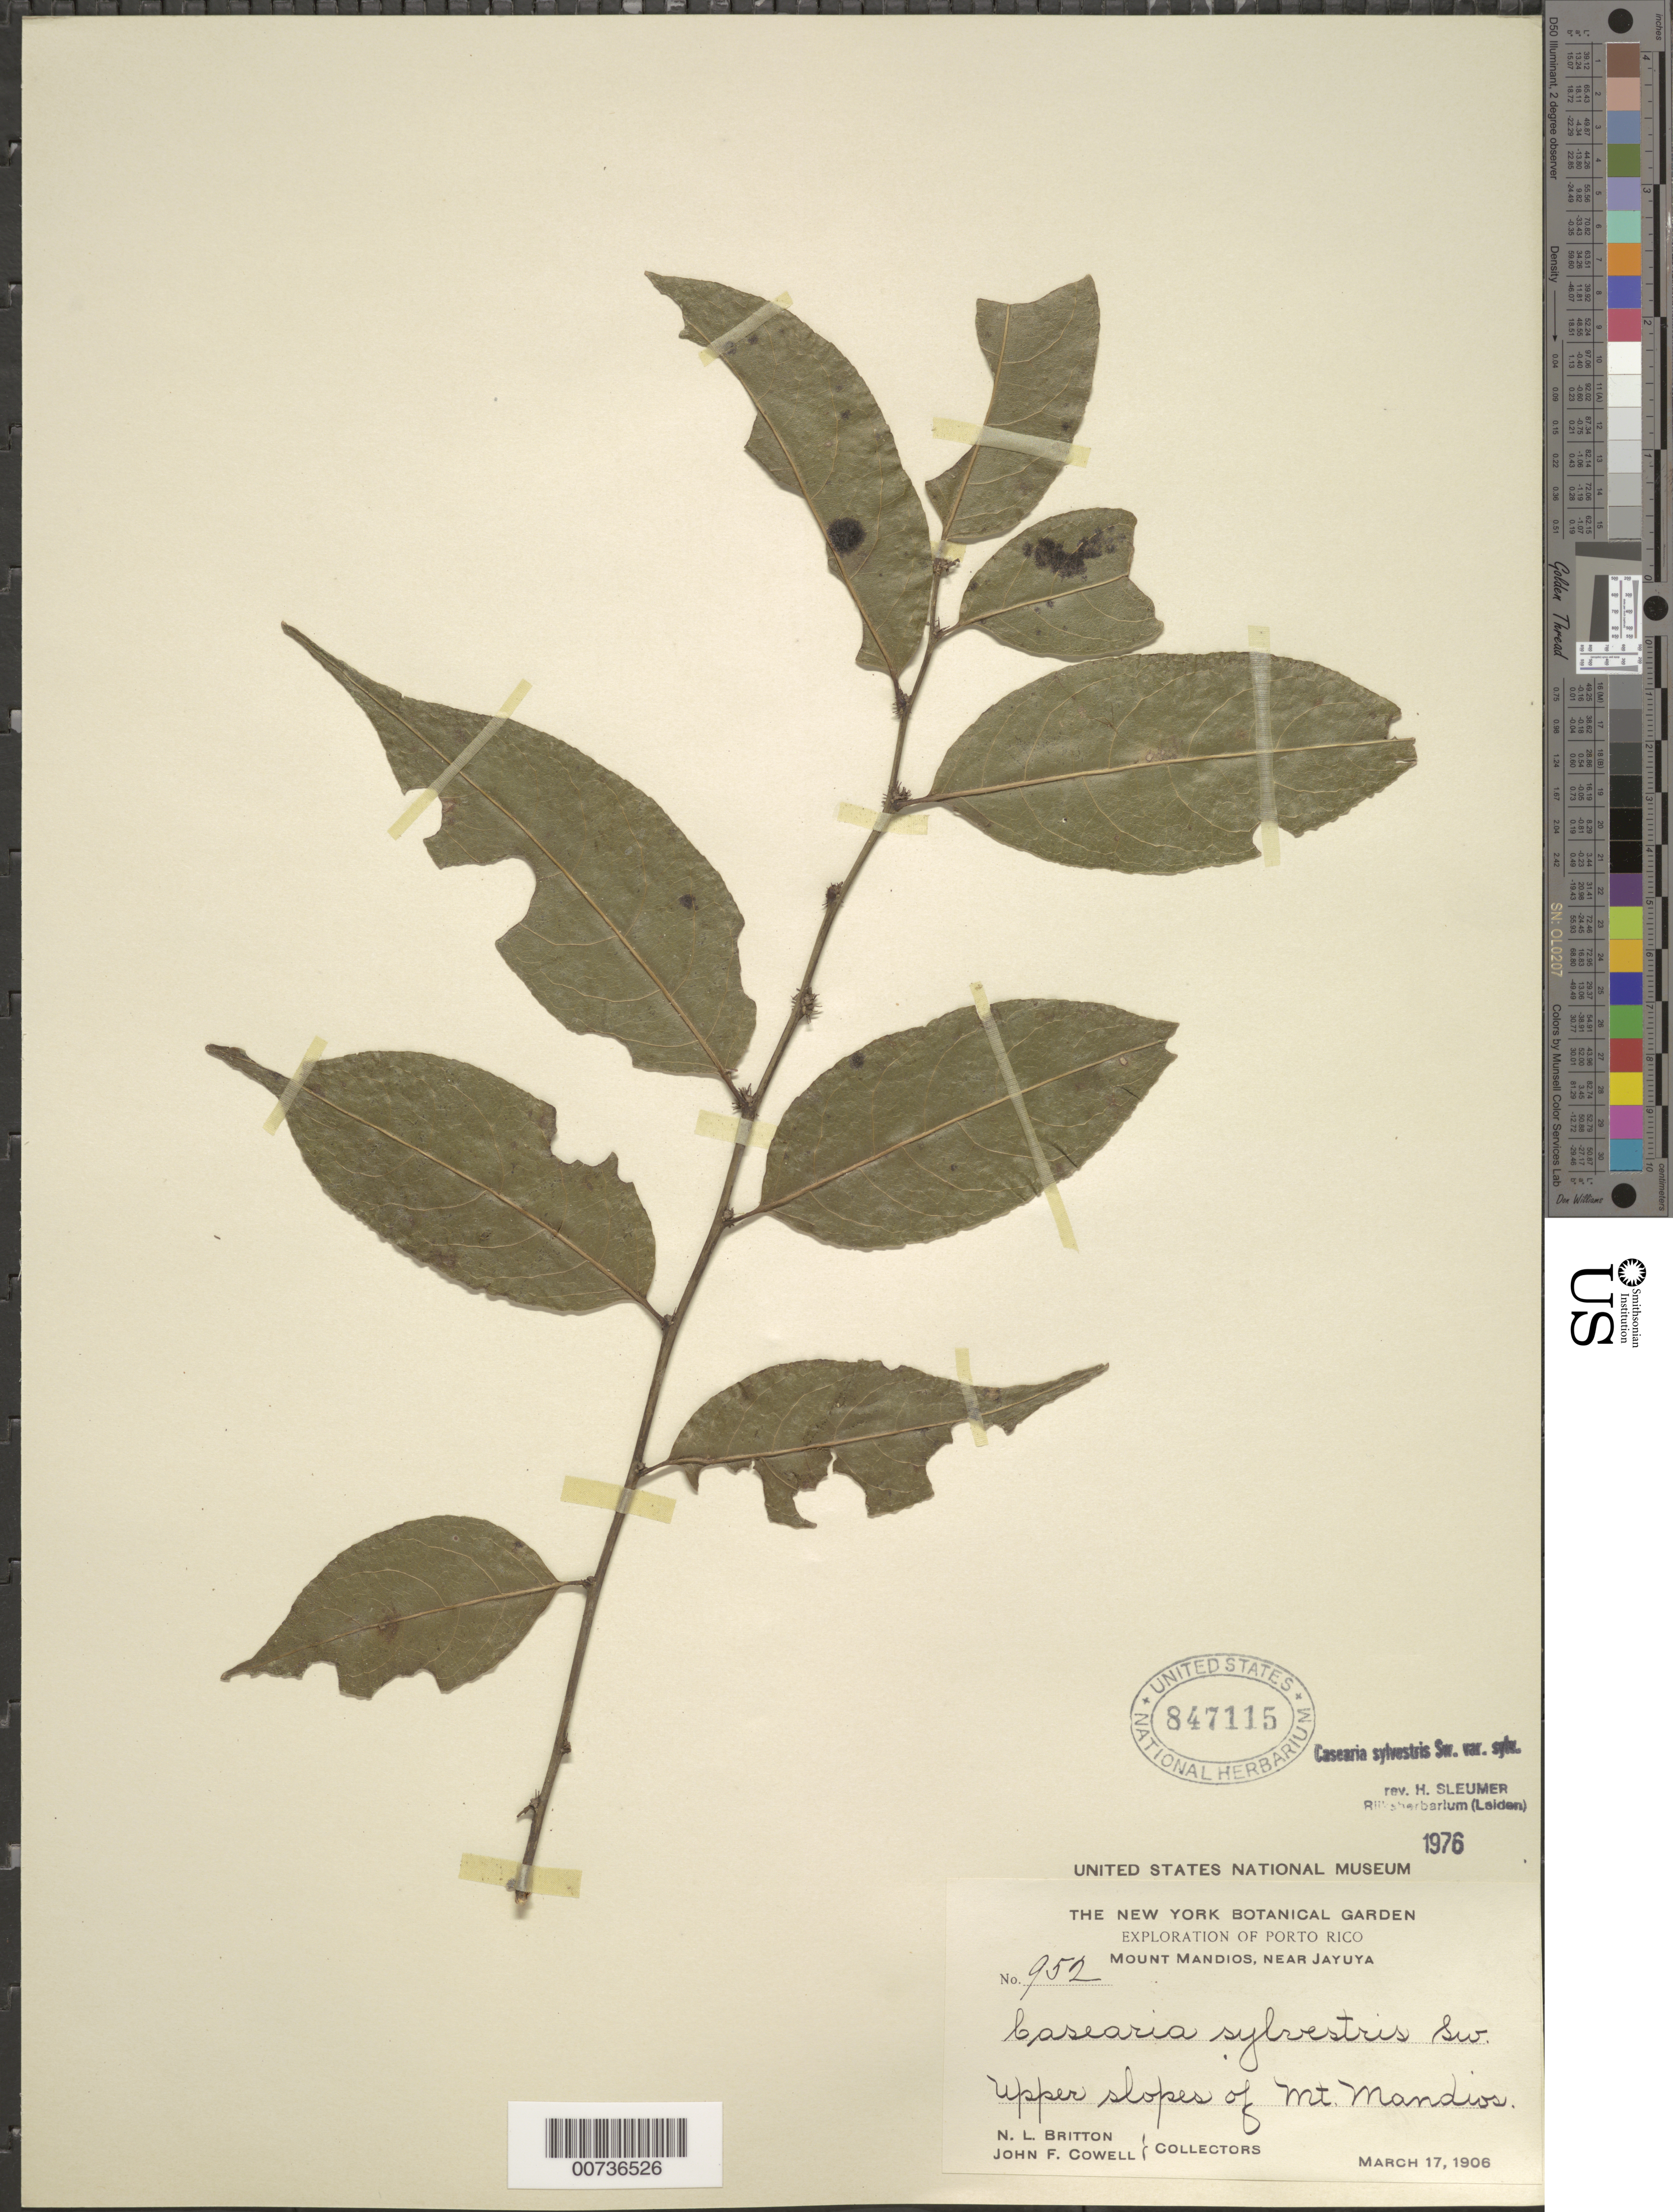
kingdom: Plantae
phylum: Tracheophyta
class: Magnoliopsida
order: Malpighiales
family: Salicaceae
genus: Casearia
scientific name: Casearia sylvestris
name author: Sw.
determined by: Sleumer, H. O.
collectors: N. Britton & J. F. Cowell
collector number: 952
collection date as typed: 17 Mar 1906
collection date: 1906-03-17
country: Puerto Rico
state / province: Jayuya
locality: Mount Mandios, near Jayuya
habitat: Upper slopes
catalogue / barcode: US 847115